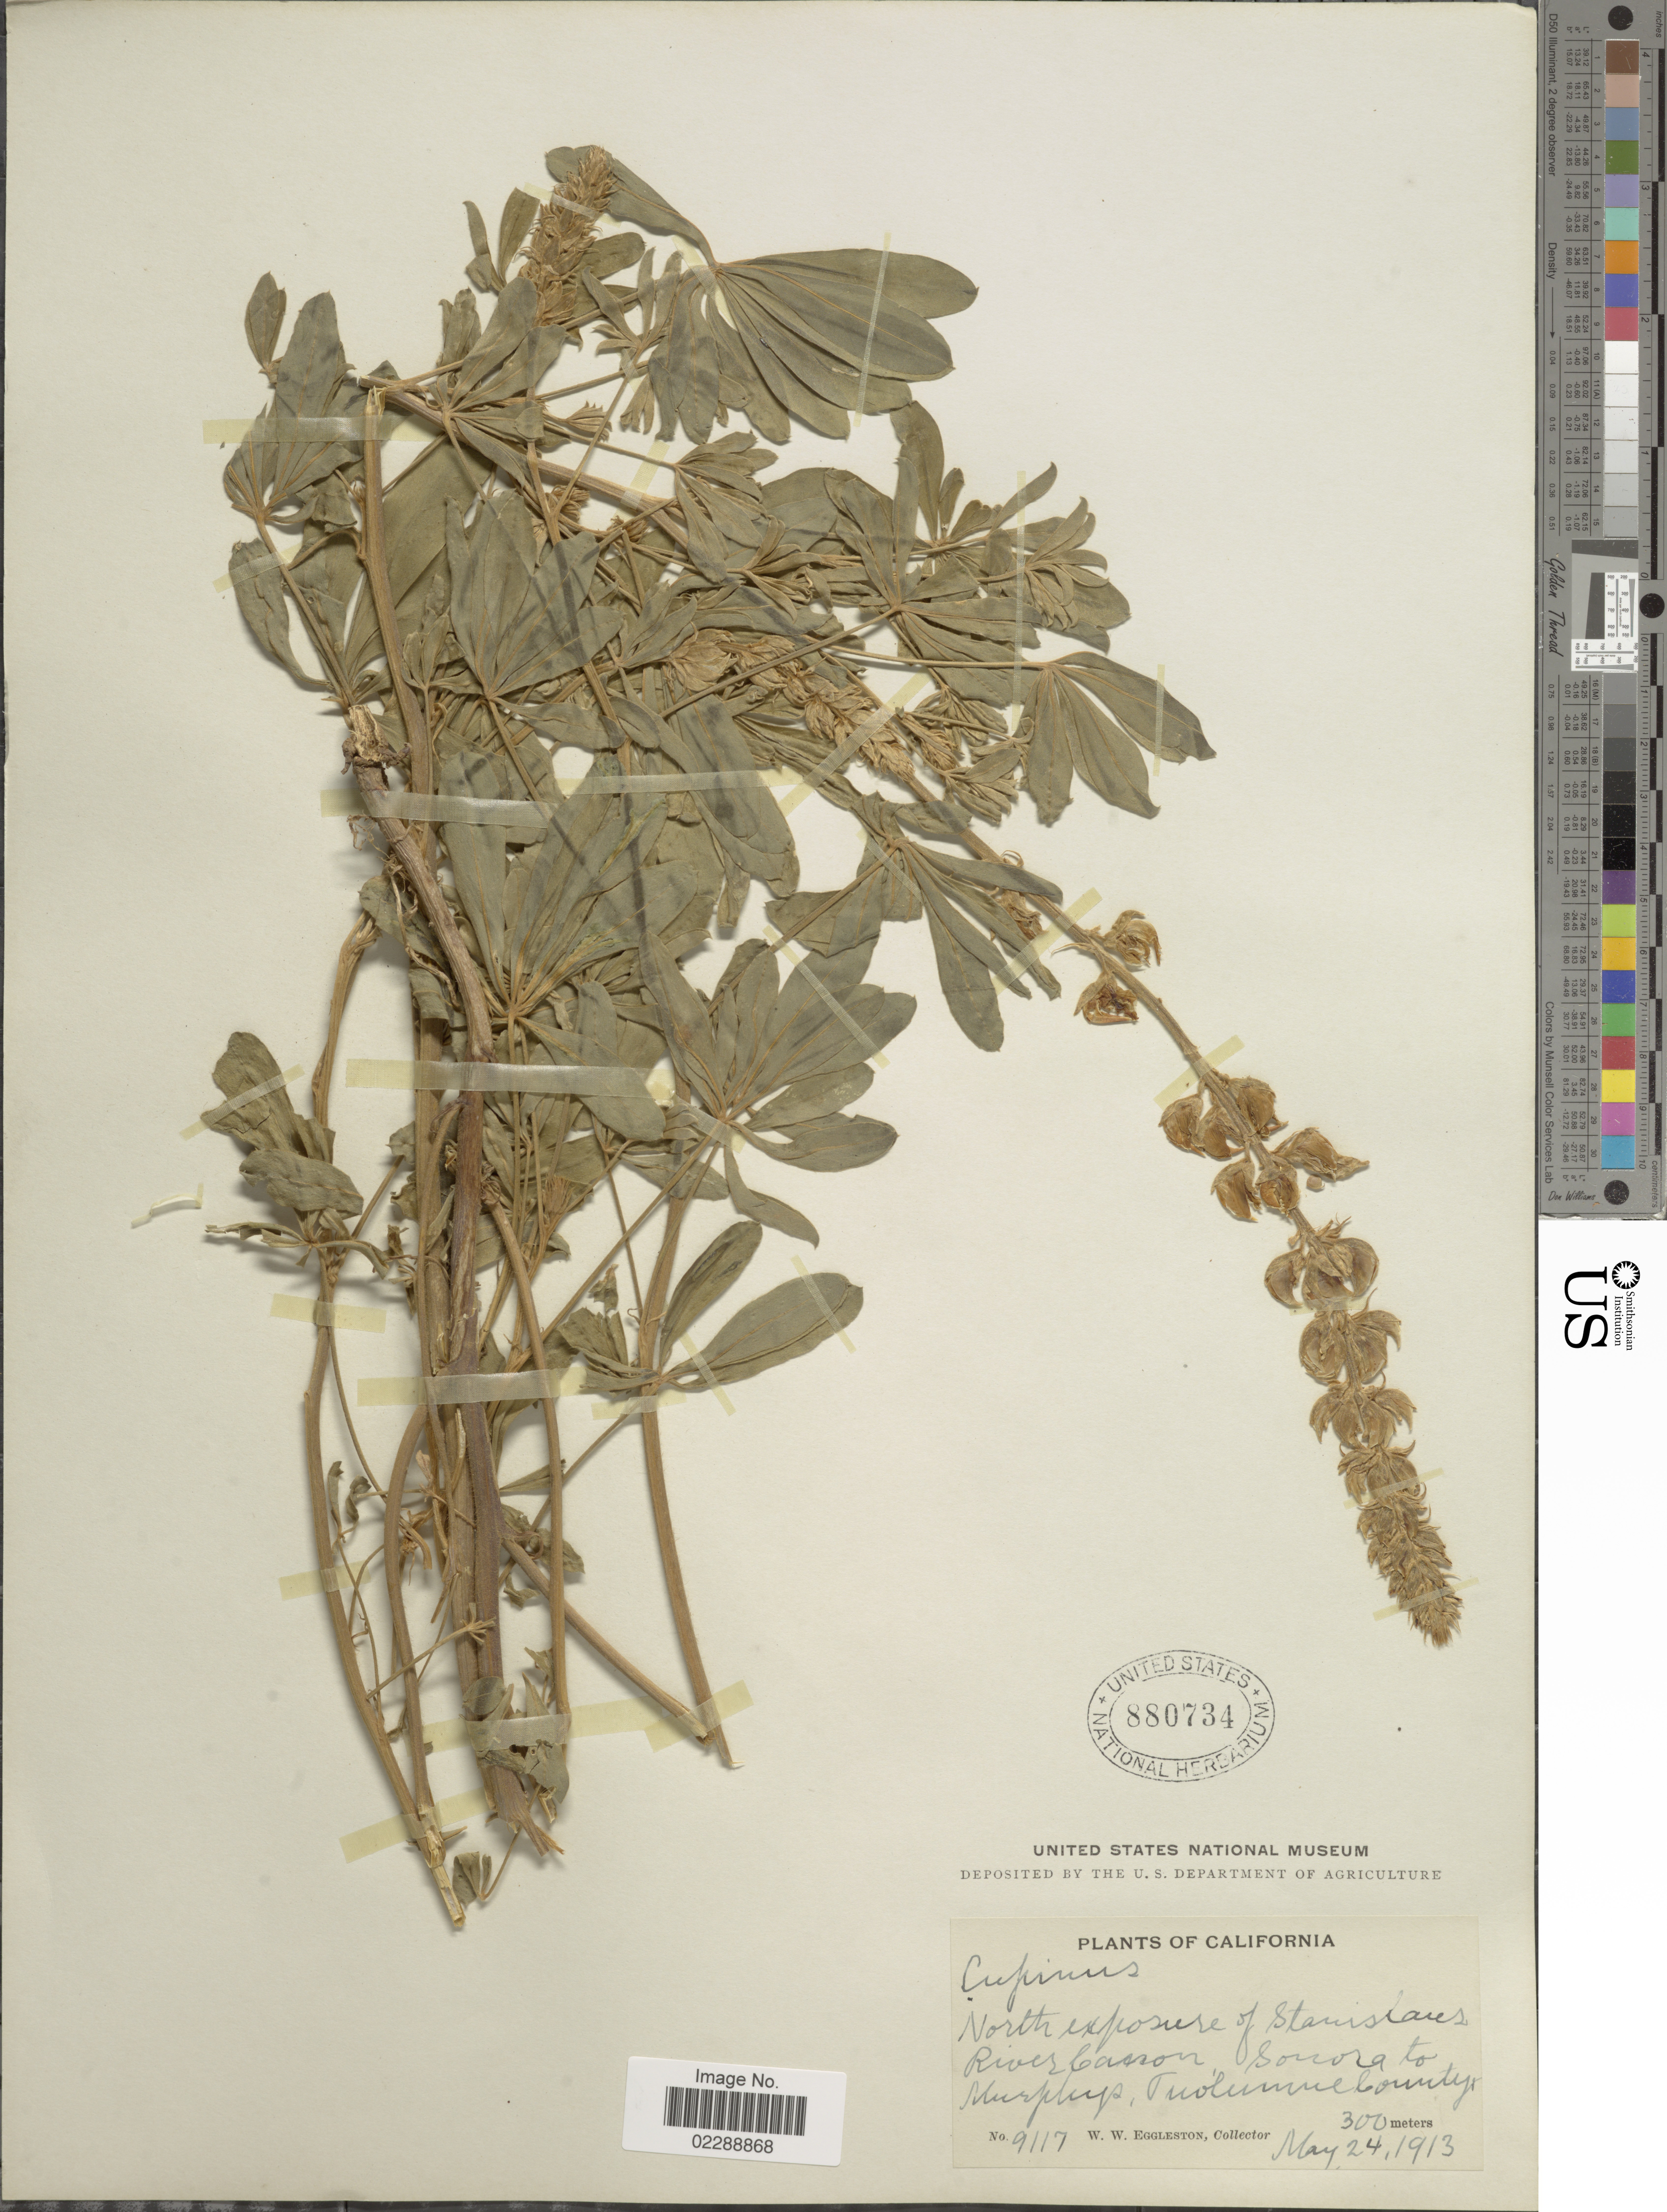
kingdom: Plantae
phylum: Tracheophyta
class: Magnoliopsida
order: Fabales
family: Fabaceae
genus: Lupinus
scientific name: Lupinus sp.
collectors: W. W. Eggleston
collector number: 9117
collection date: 1913-05-24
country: United States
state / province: California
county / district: Tuolumne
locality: North exposure of Stanislaus, River Carson, Sonora to Murp;uys, Tuolumne County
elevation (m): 300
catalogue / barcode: US 880734